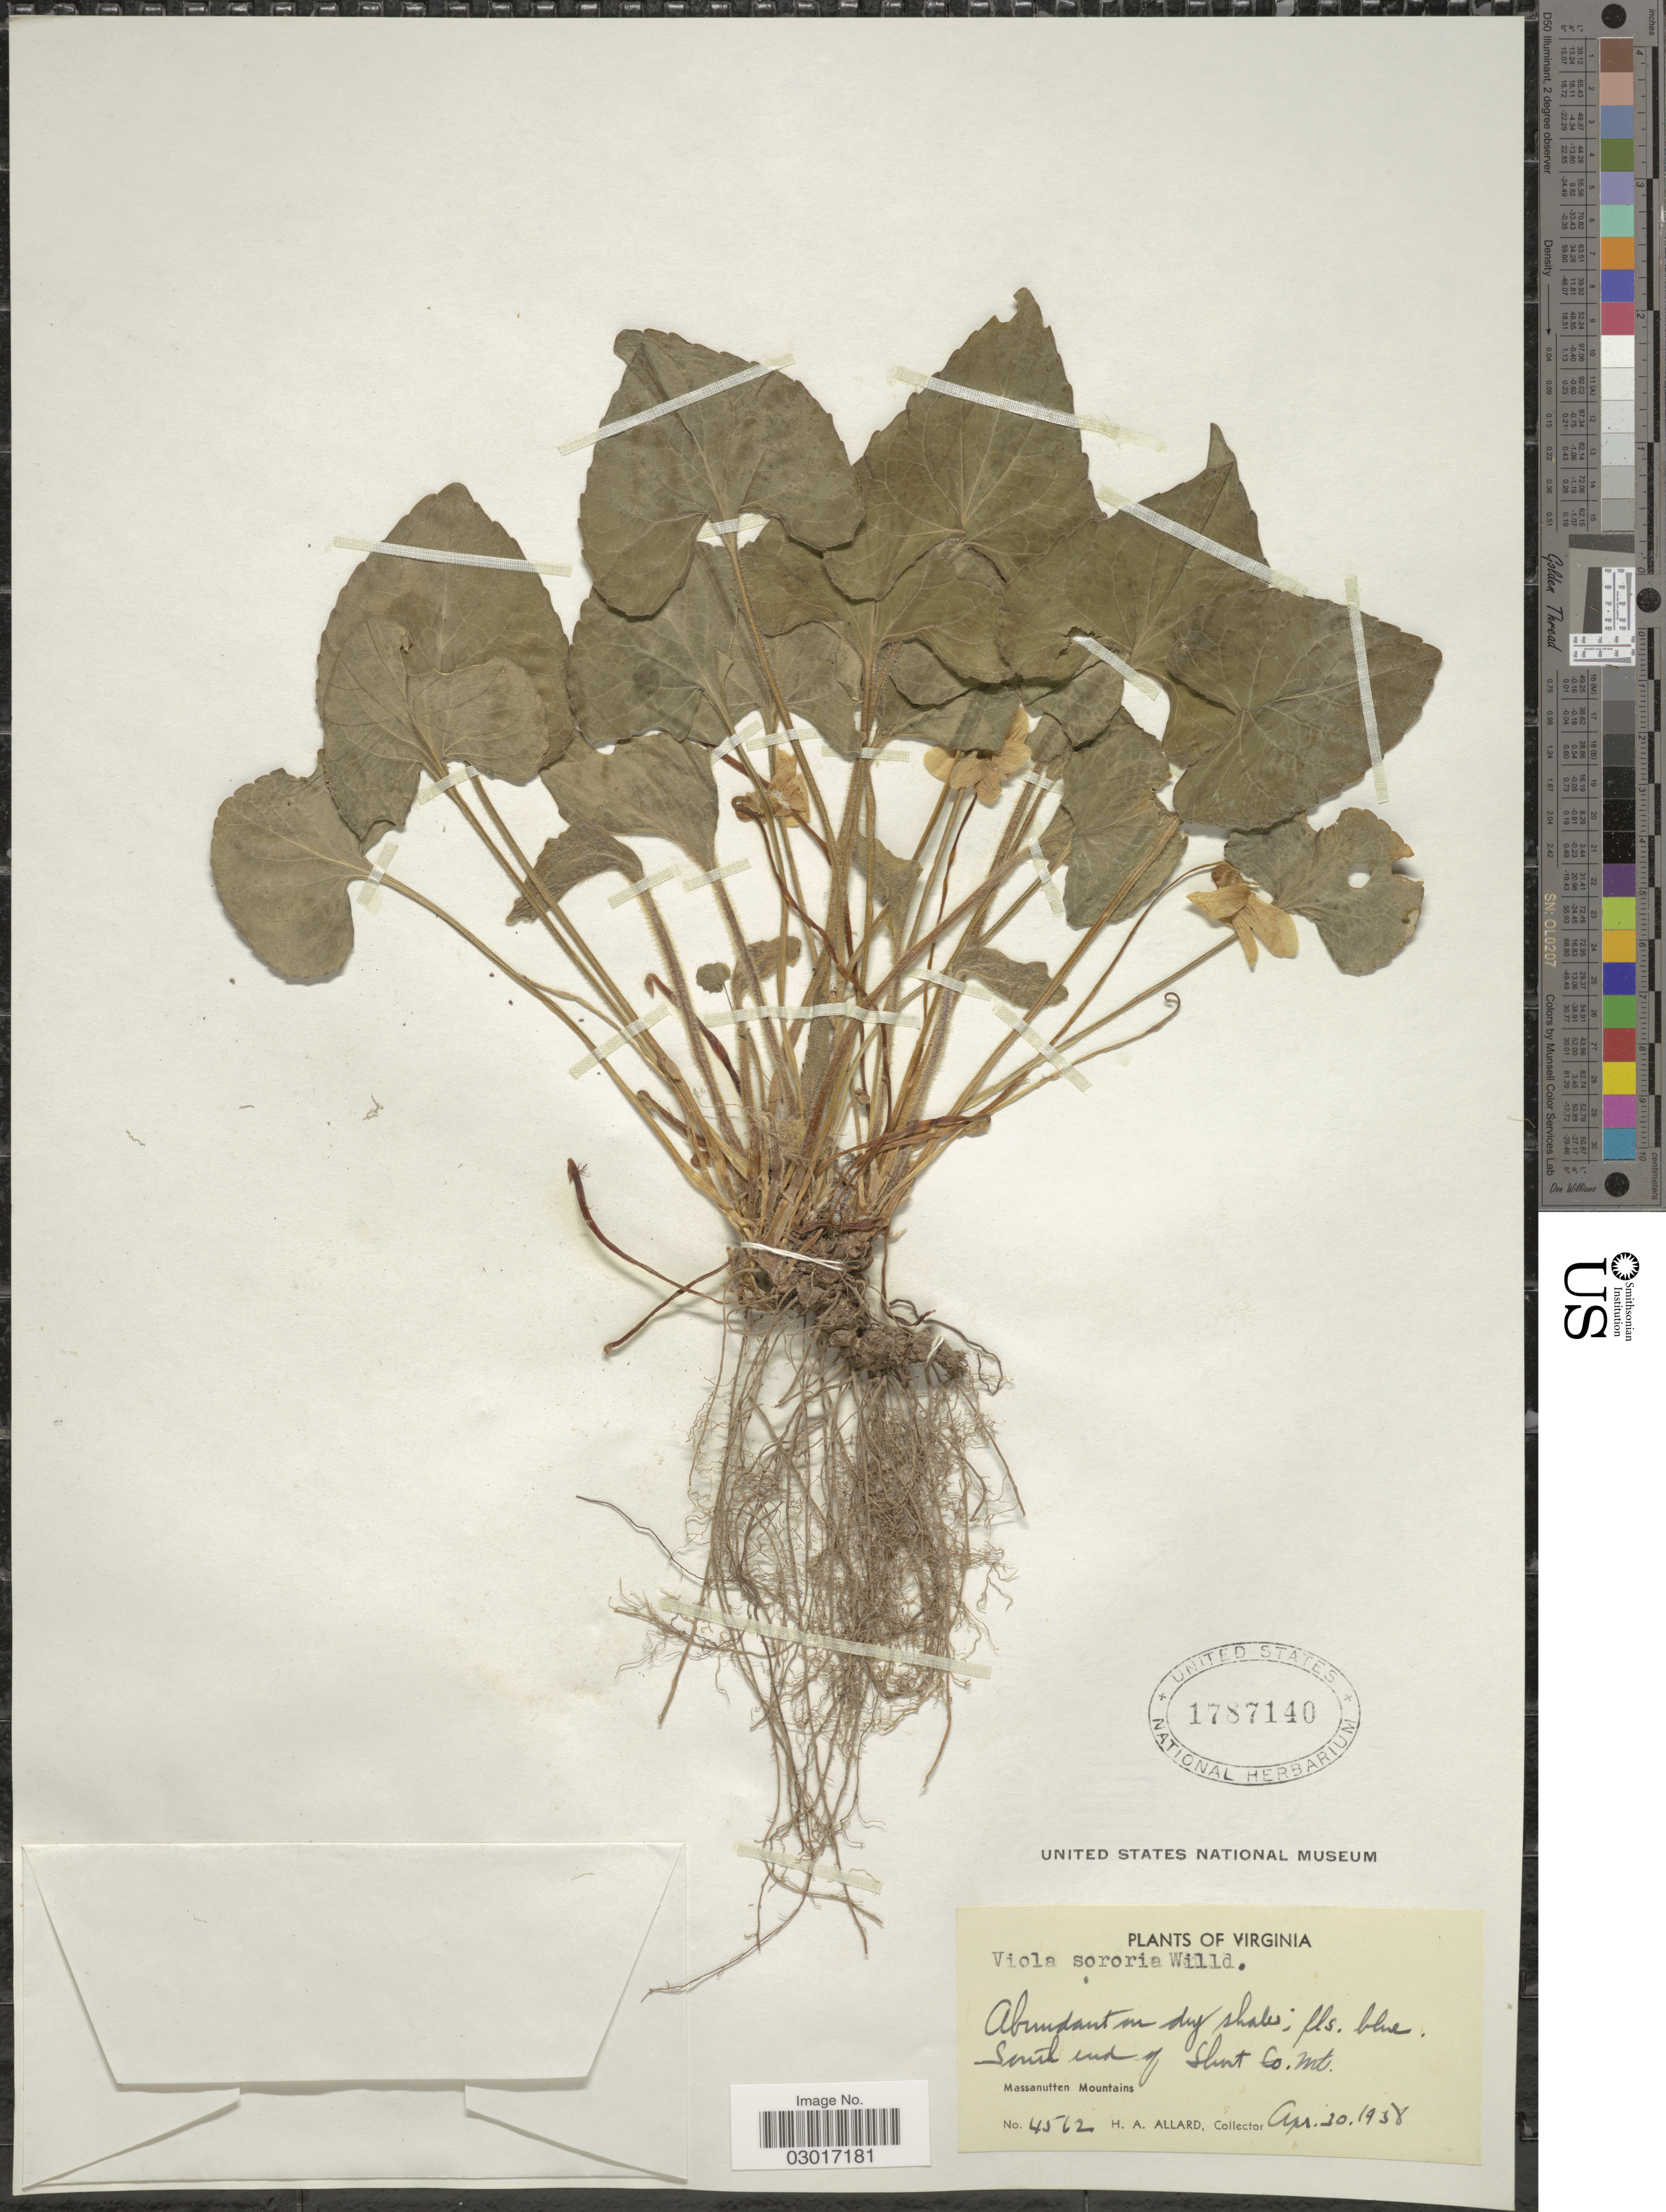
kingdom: Plantae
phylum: Tracheophyta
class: Magnoliopsida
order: Malpighiales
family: Violaceae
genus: Viola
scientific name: Viola sororia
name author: Willd.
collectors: H. A. Allard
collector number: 4562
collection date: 1938-04-30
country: United States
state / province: Virginia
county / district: Shenandoah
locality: Abundant on dry shales; South end of Short Mt. Massanutten Mountains.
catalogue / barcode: US 1787140